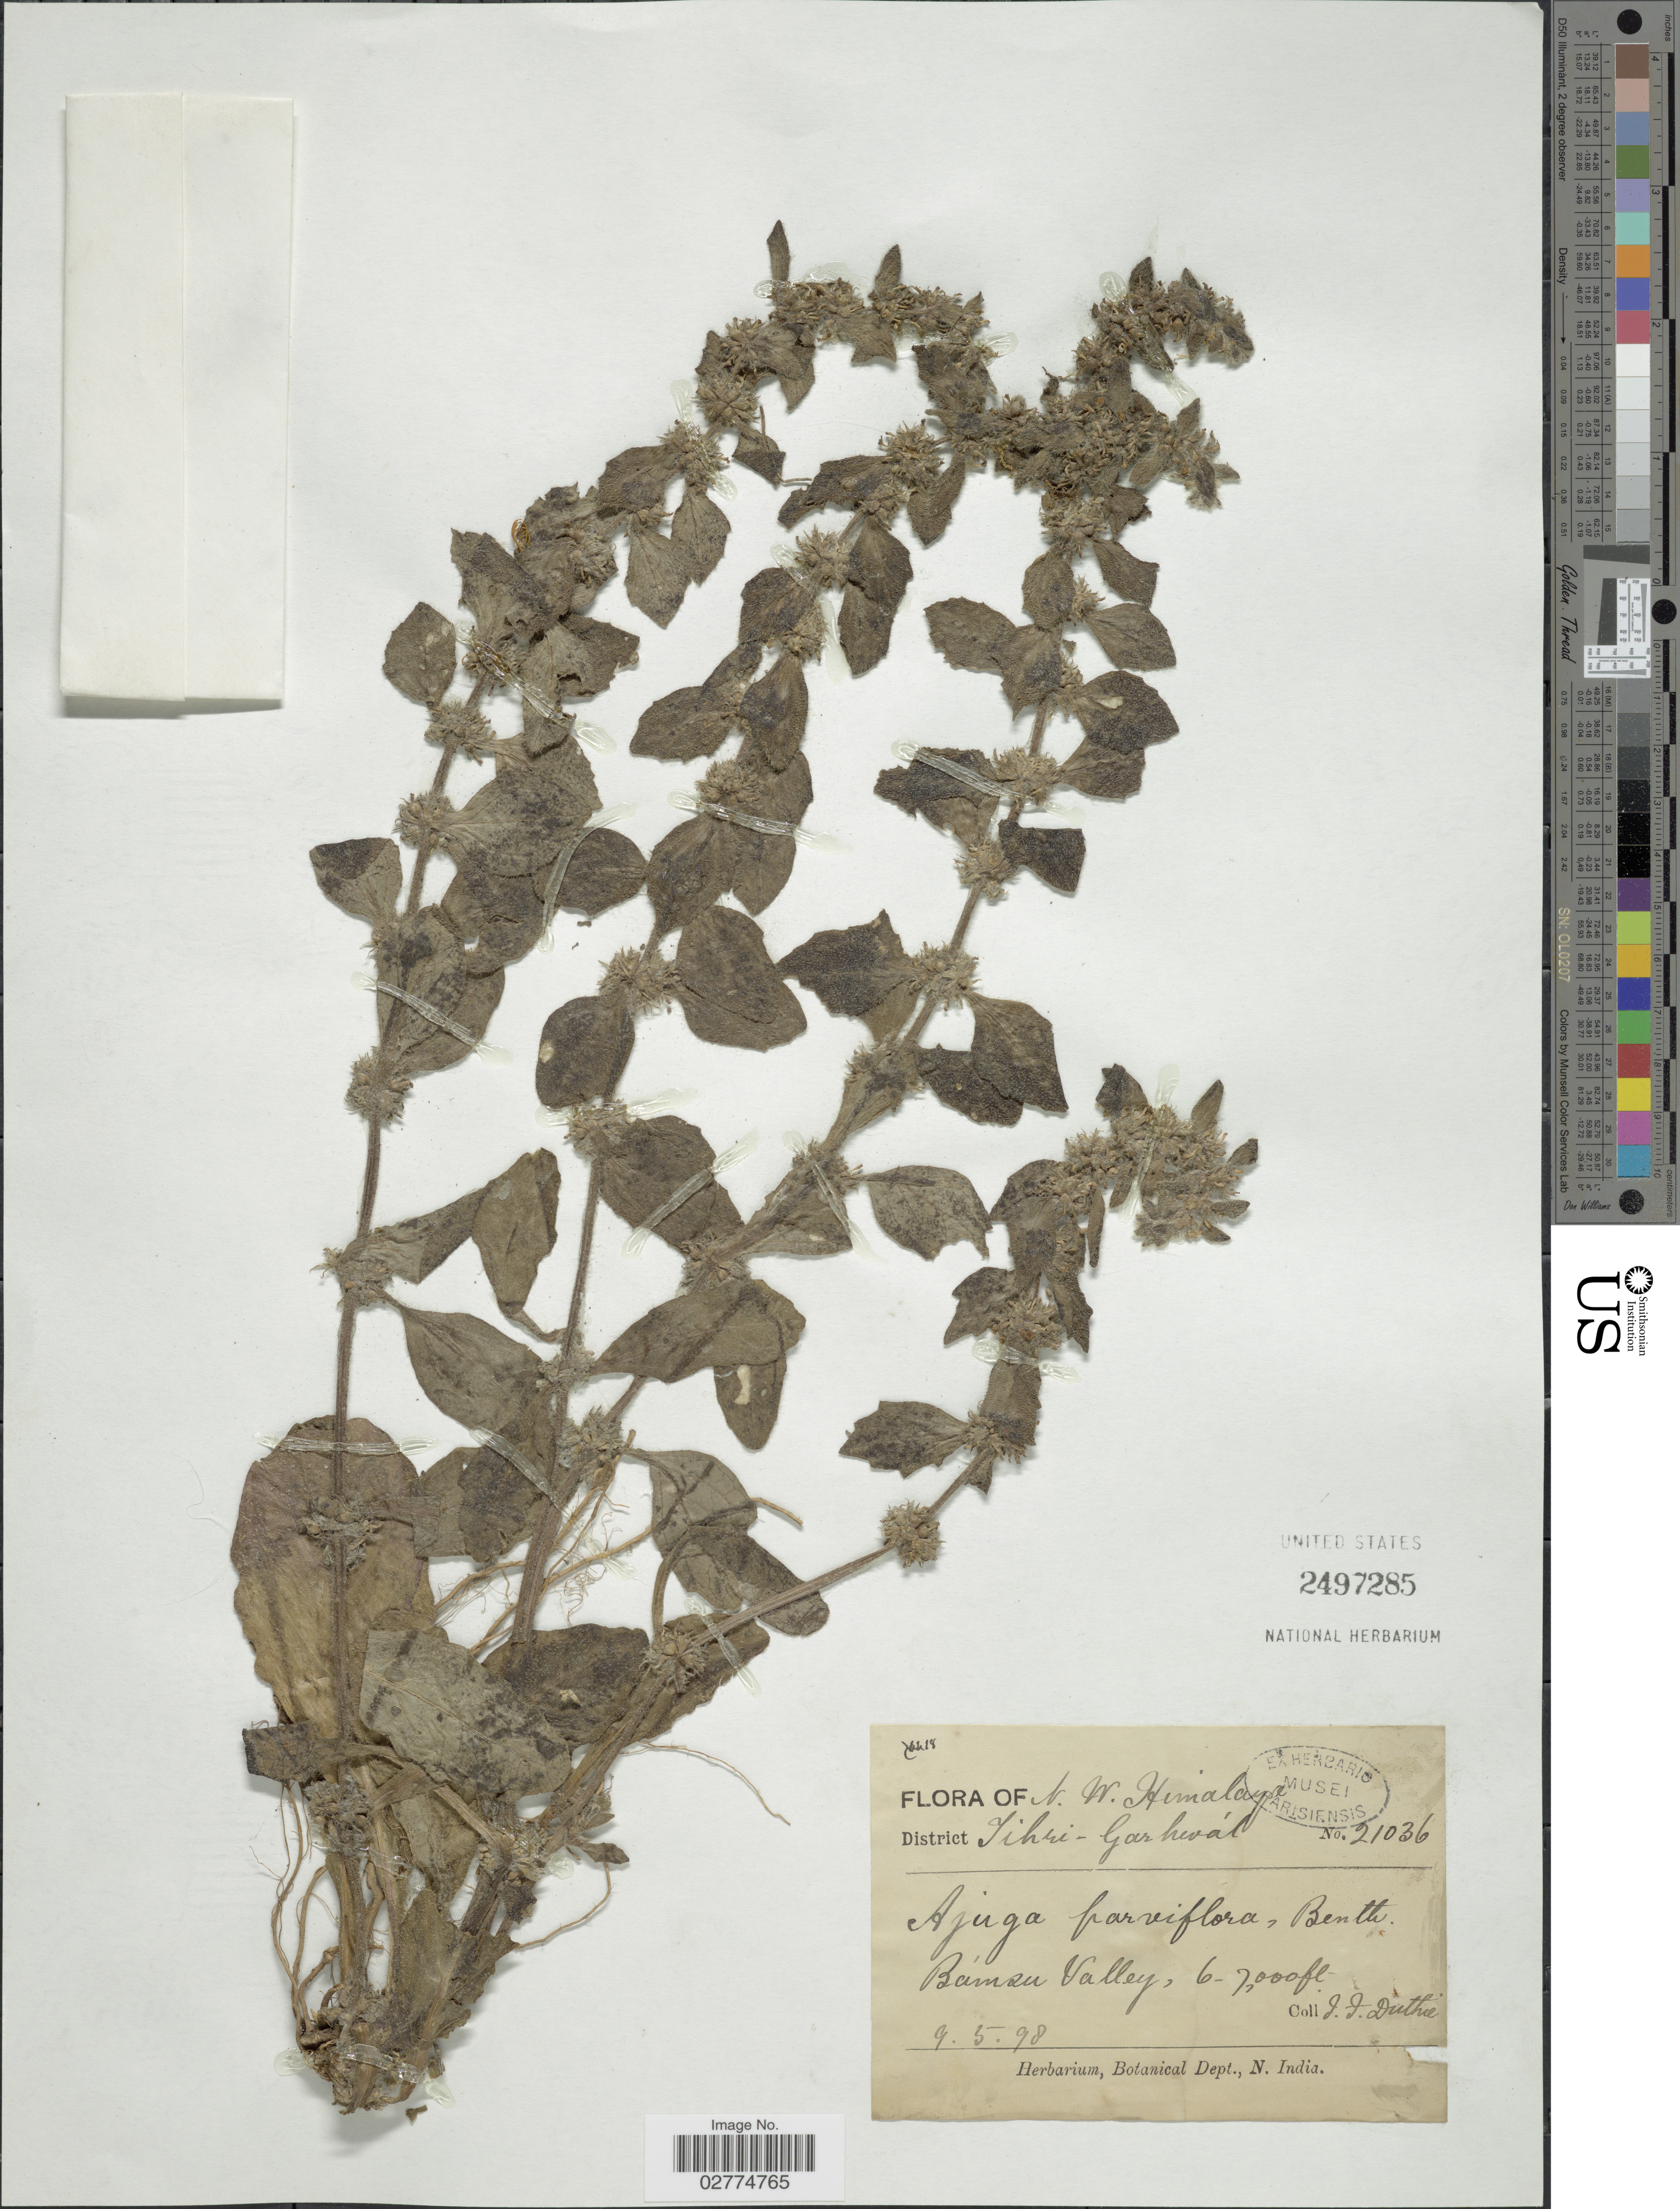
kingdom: Plantae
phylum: Tracheophyta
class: Magnoliopsida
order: Lamiales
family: Lamiaceae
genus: Ajuga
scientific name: Ajuga parviflora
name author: Benth.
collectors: J. F. Duthie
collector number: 21036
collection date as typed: Transcribed d/m/y: 9/5/98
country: India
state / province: Uttarakhand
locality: N.W. Himalaya, District Tihri-Garhwál, Bámsu Valley.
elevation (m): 1829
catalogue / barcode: US 2497285